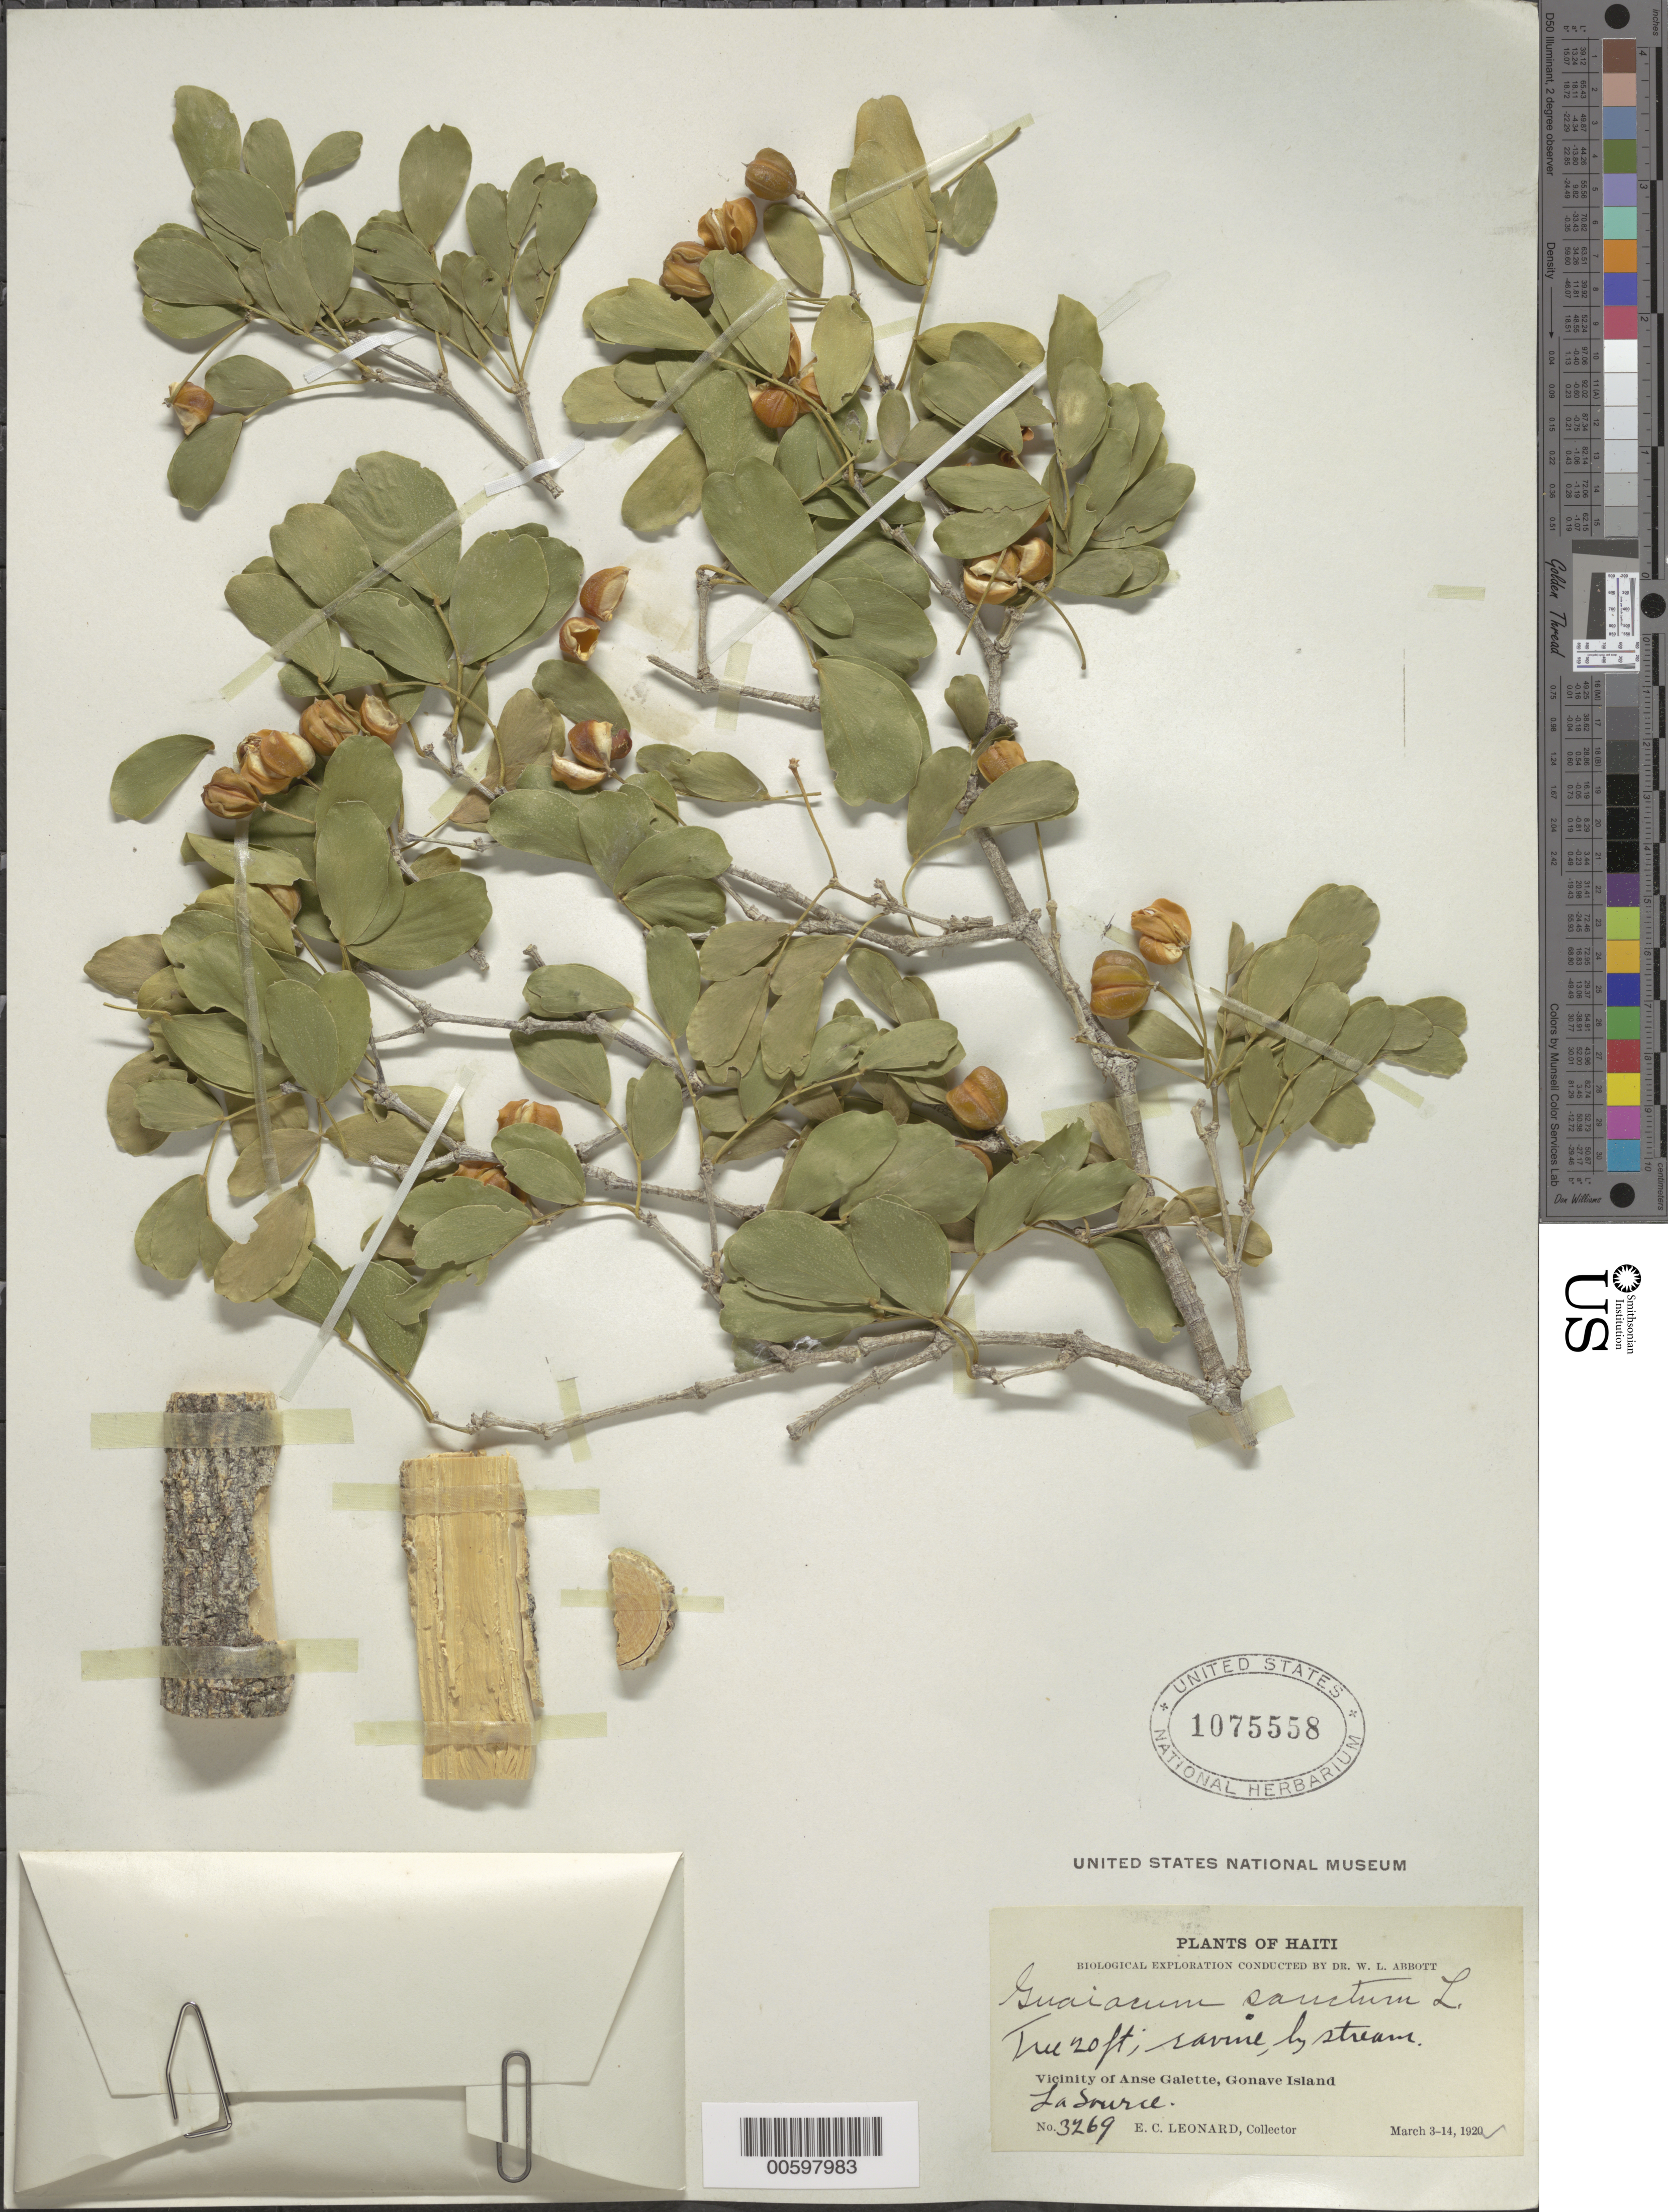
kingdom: Plantae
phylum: Tracheophyta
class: Magnoliopsida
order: Zygophyllales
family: Zygophyllaceae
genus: Guaiacum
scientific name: Guaiacum sanctum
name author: L.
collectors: E. C. Leonard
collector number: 3269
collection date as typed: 03 Mar 1920 to 14 Mar 1920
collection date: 1920-03-03/1920-03-14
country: Haiti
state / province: Ouest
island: Gonave Island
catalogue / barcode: US 1075558